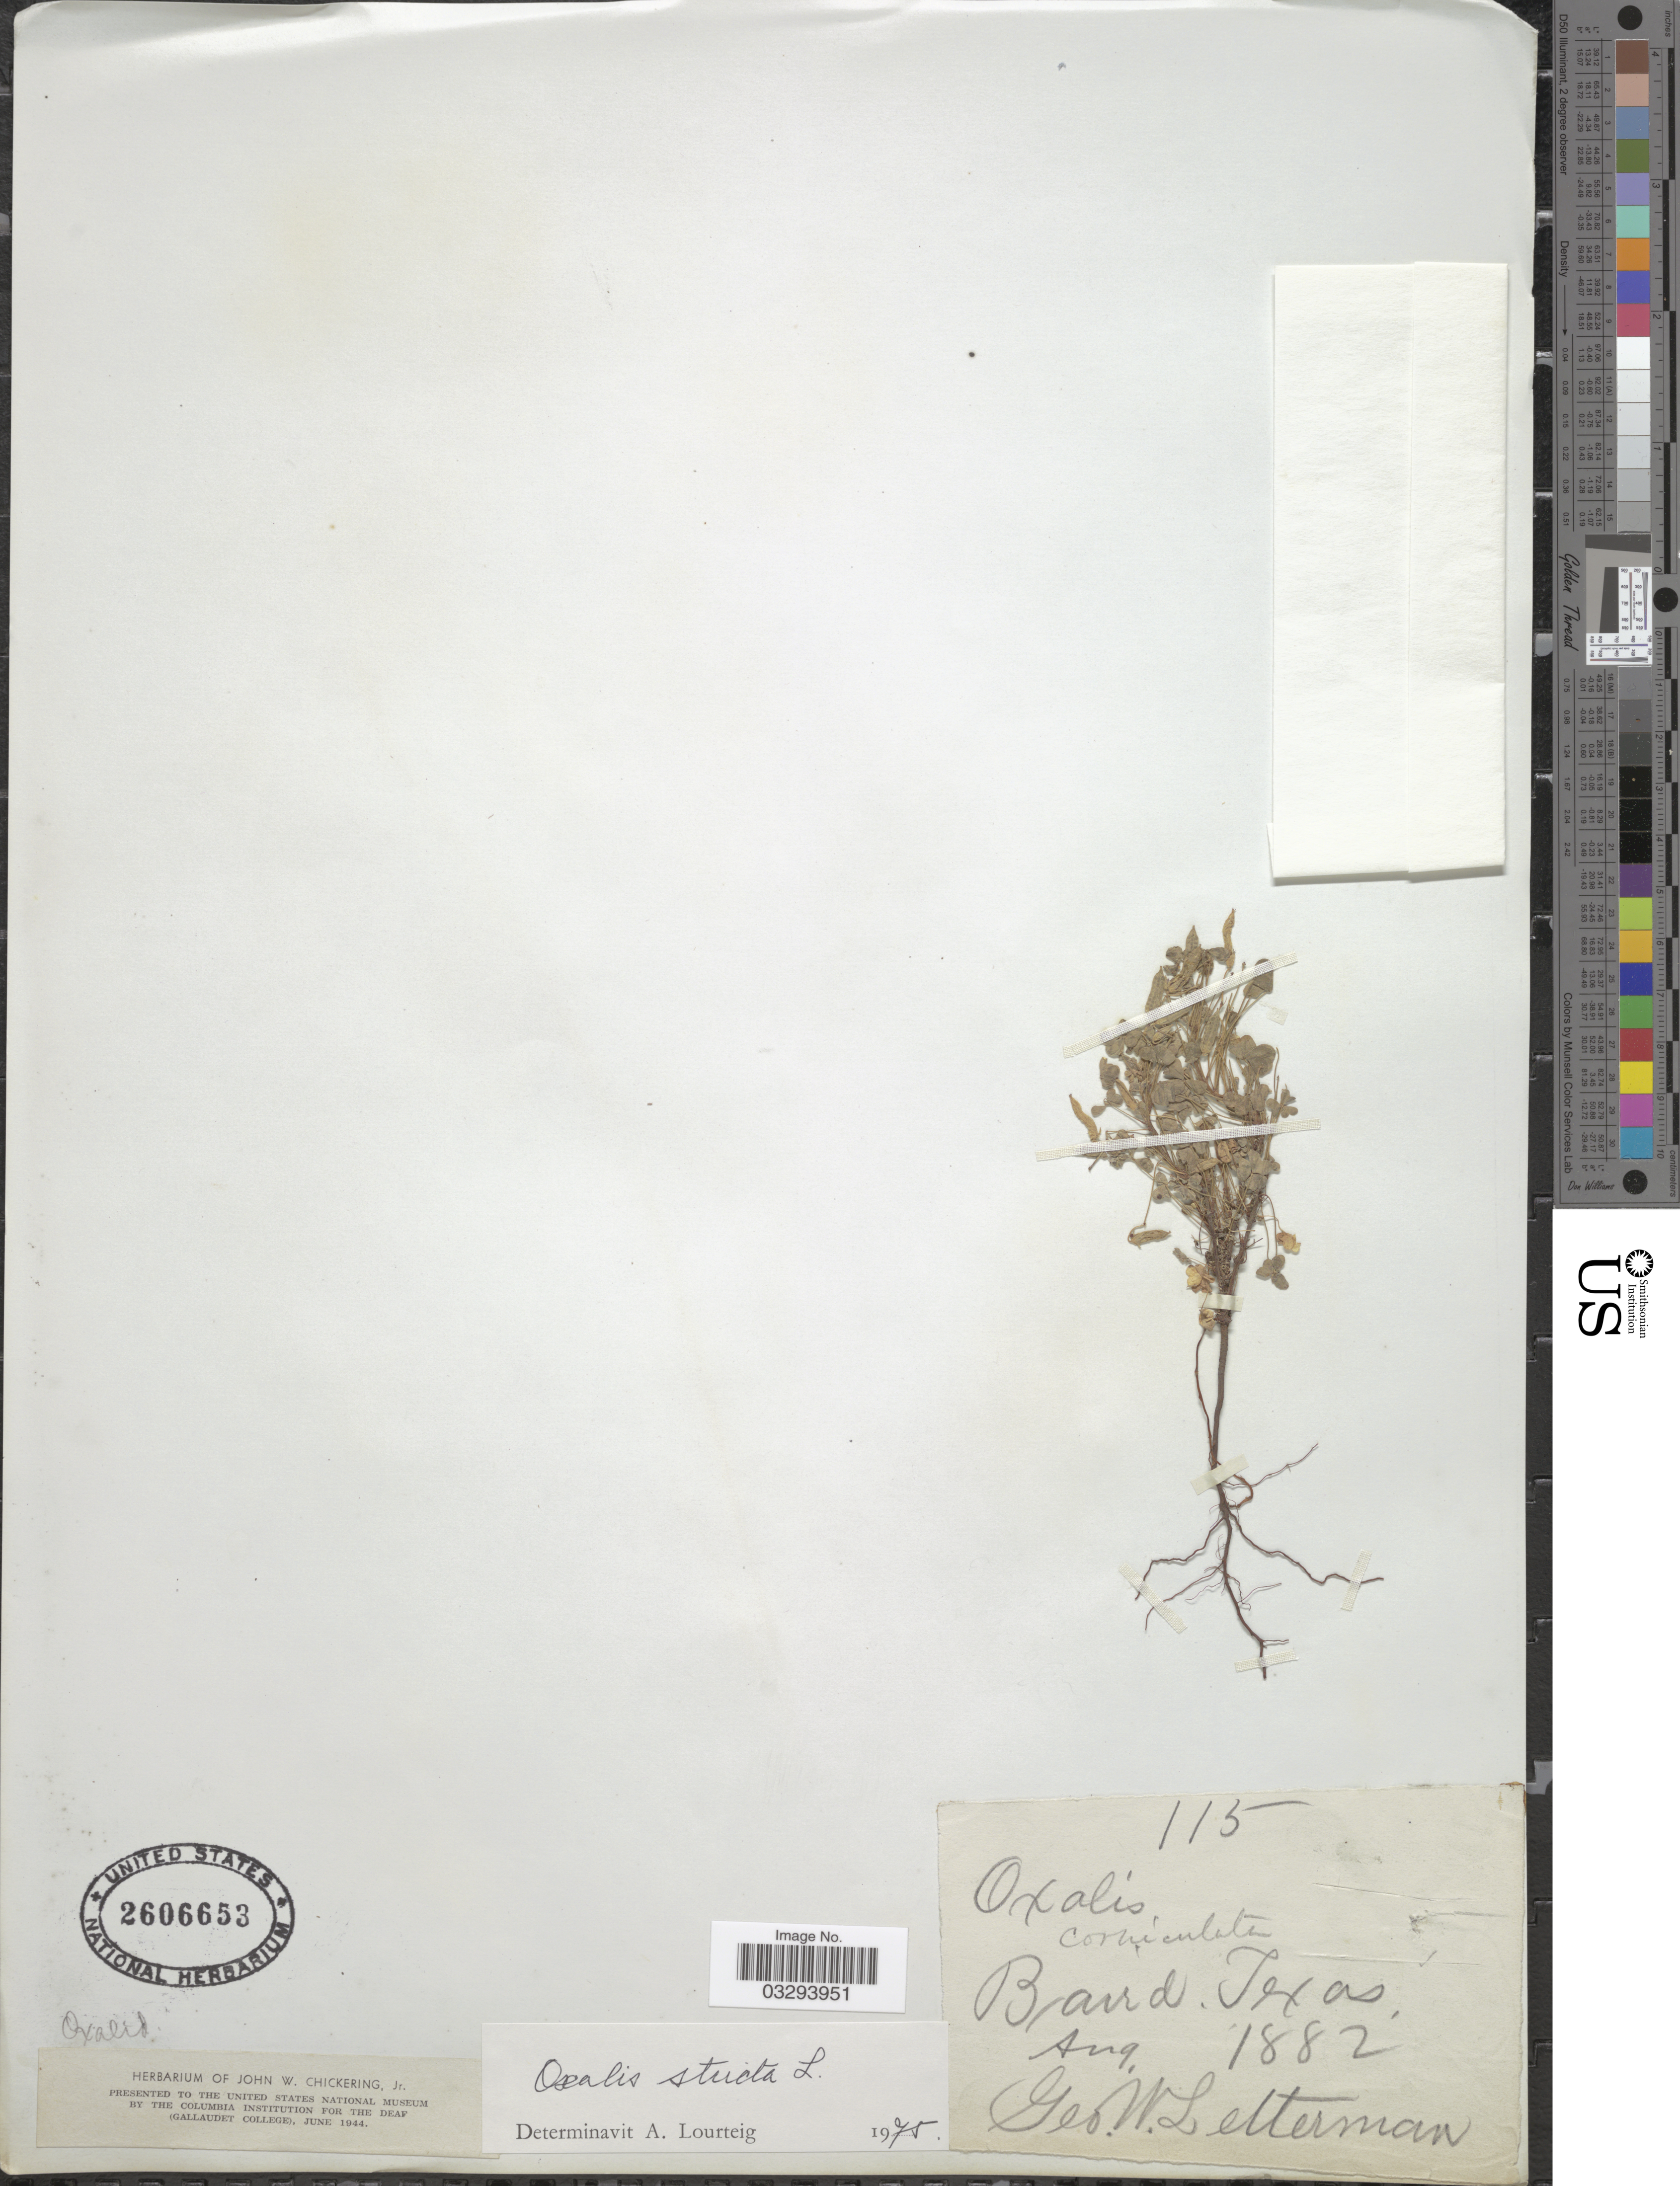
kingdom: Plantae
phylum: Tracheophyta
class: Magnoliopsida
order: Oxalidales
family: Oxalidaceae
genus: Oxalis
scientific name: Oxalis stricta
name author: L.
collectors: G. W. Letterman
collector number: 115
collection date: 1882-08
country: United States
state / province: Texas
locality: Baird.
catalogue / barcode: US 2606653